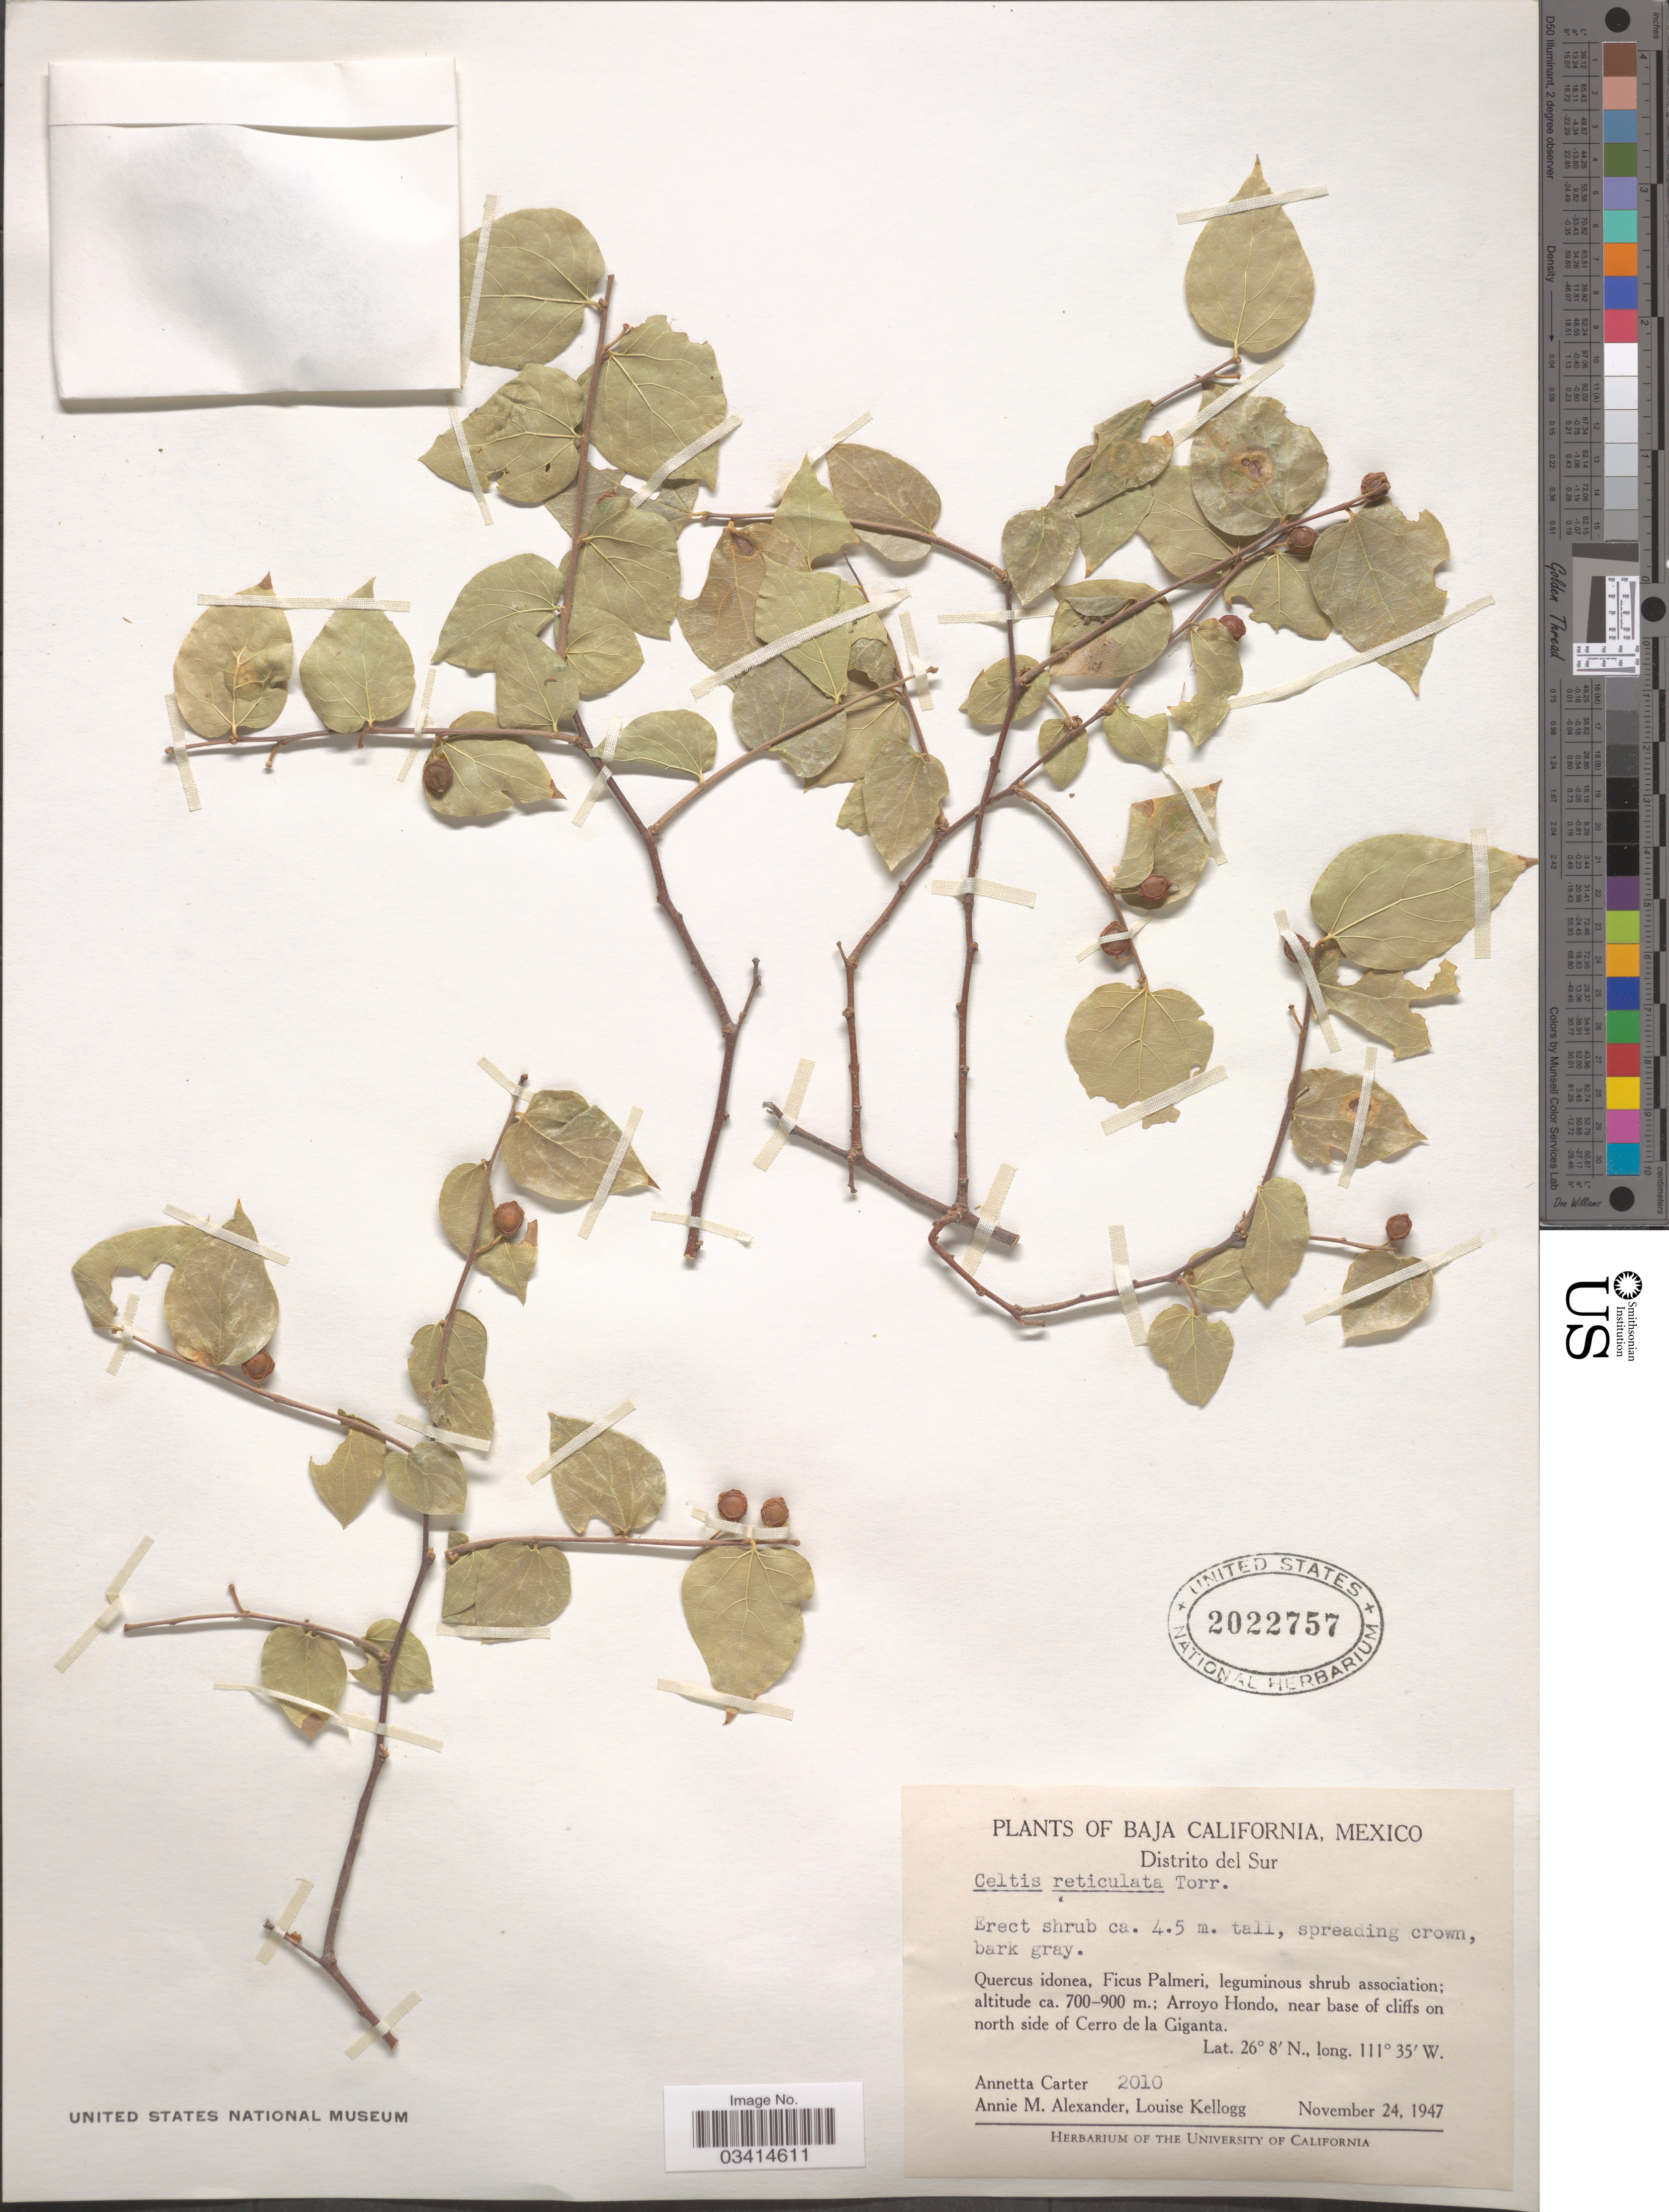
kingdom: Plantae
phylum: Tracheophyta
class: Magnoliopsida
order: Rosales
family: Cannabaceae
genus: Celtis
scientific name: Celtis reticulata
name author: Torr.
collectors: A. Carter, A. M. Alexander & L. Kellogg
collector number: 2010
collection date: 1947-11-24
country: Mexico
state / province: Baja California Sur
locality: Distrito del Sur. Arroyo Hondo, near base of cliffs on north side of Cerro de la Giganta.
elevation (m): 700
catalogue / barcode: US 2022757